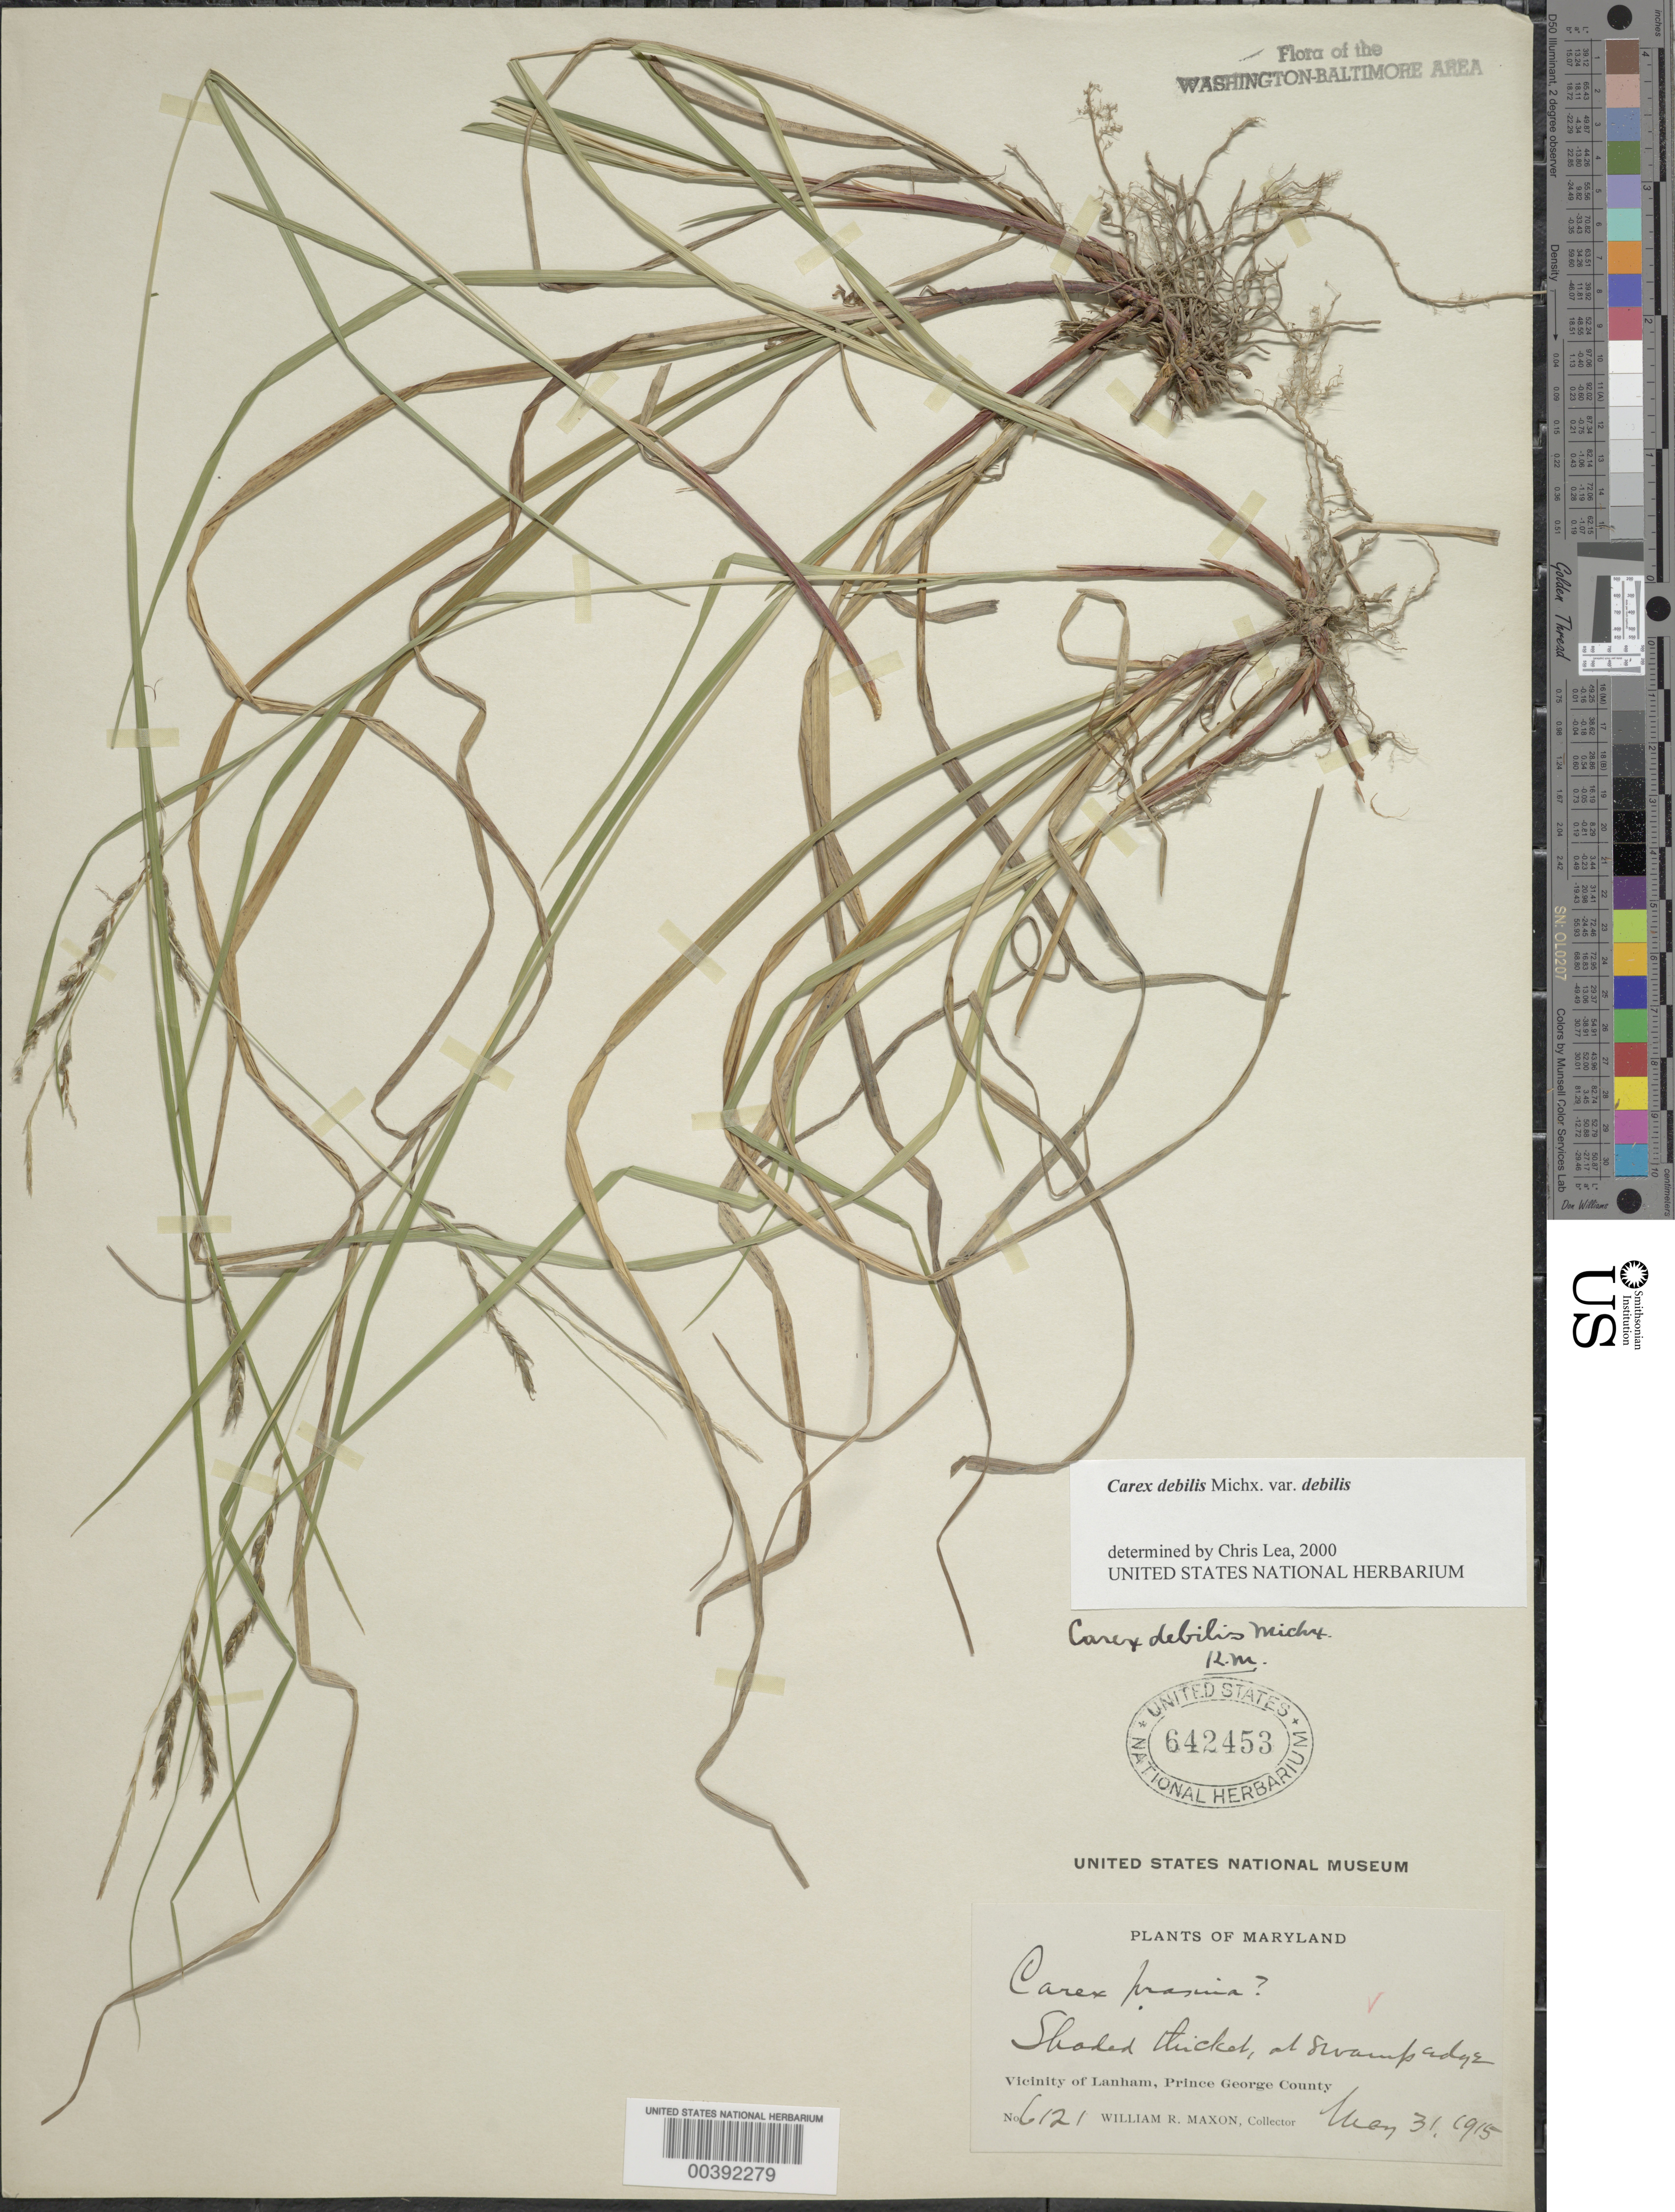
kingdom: Plantae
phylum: Tracheophyta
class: Liliopsida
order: Poales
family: Cyperaceae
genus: Carex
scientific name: Carex debilis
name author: Michx.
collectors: W. R. Maxon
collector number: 6121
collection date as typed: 31 May 1915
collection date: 1915-05-31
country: United States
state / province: Maryland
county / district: Prince George's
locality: Lanham vicinity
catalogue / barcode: US 642453